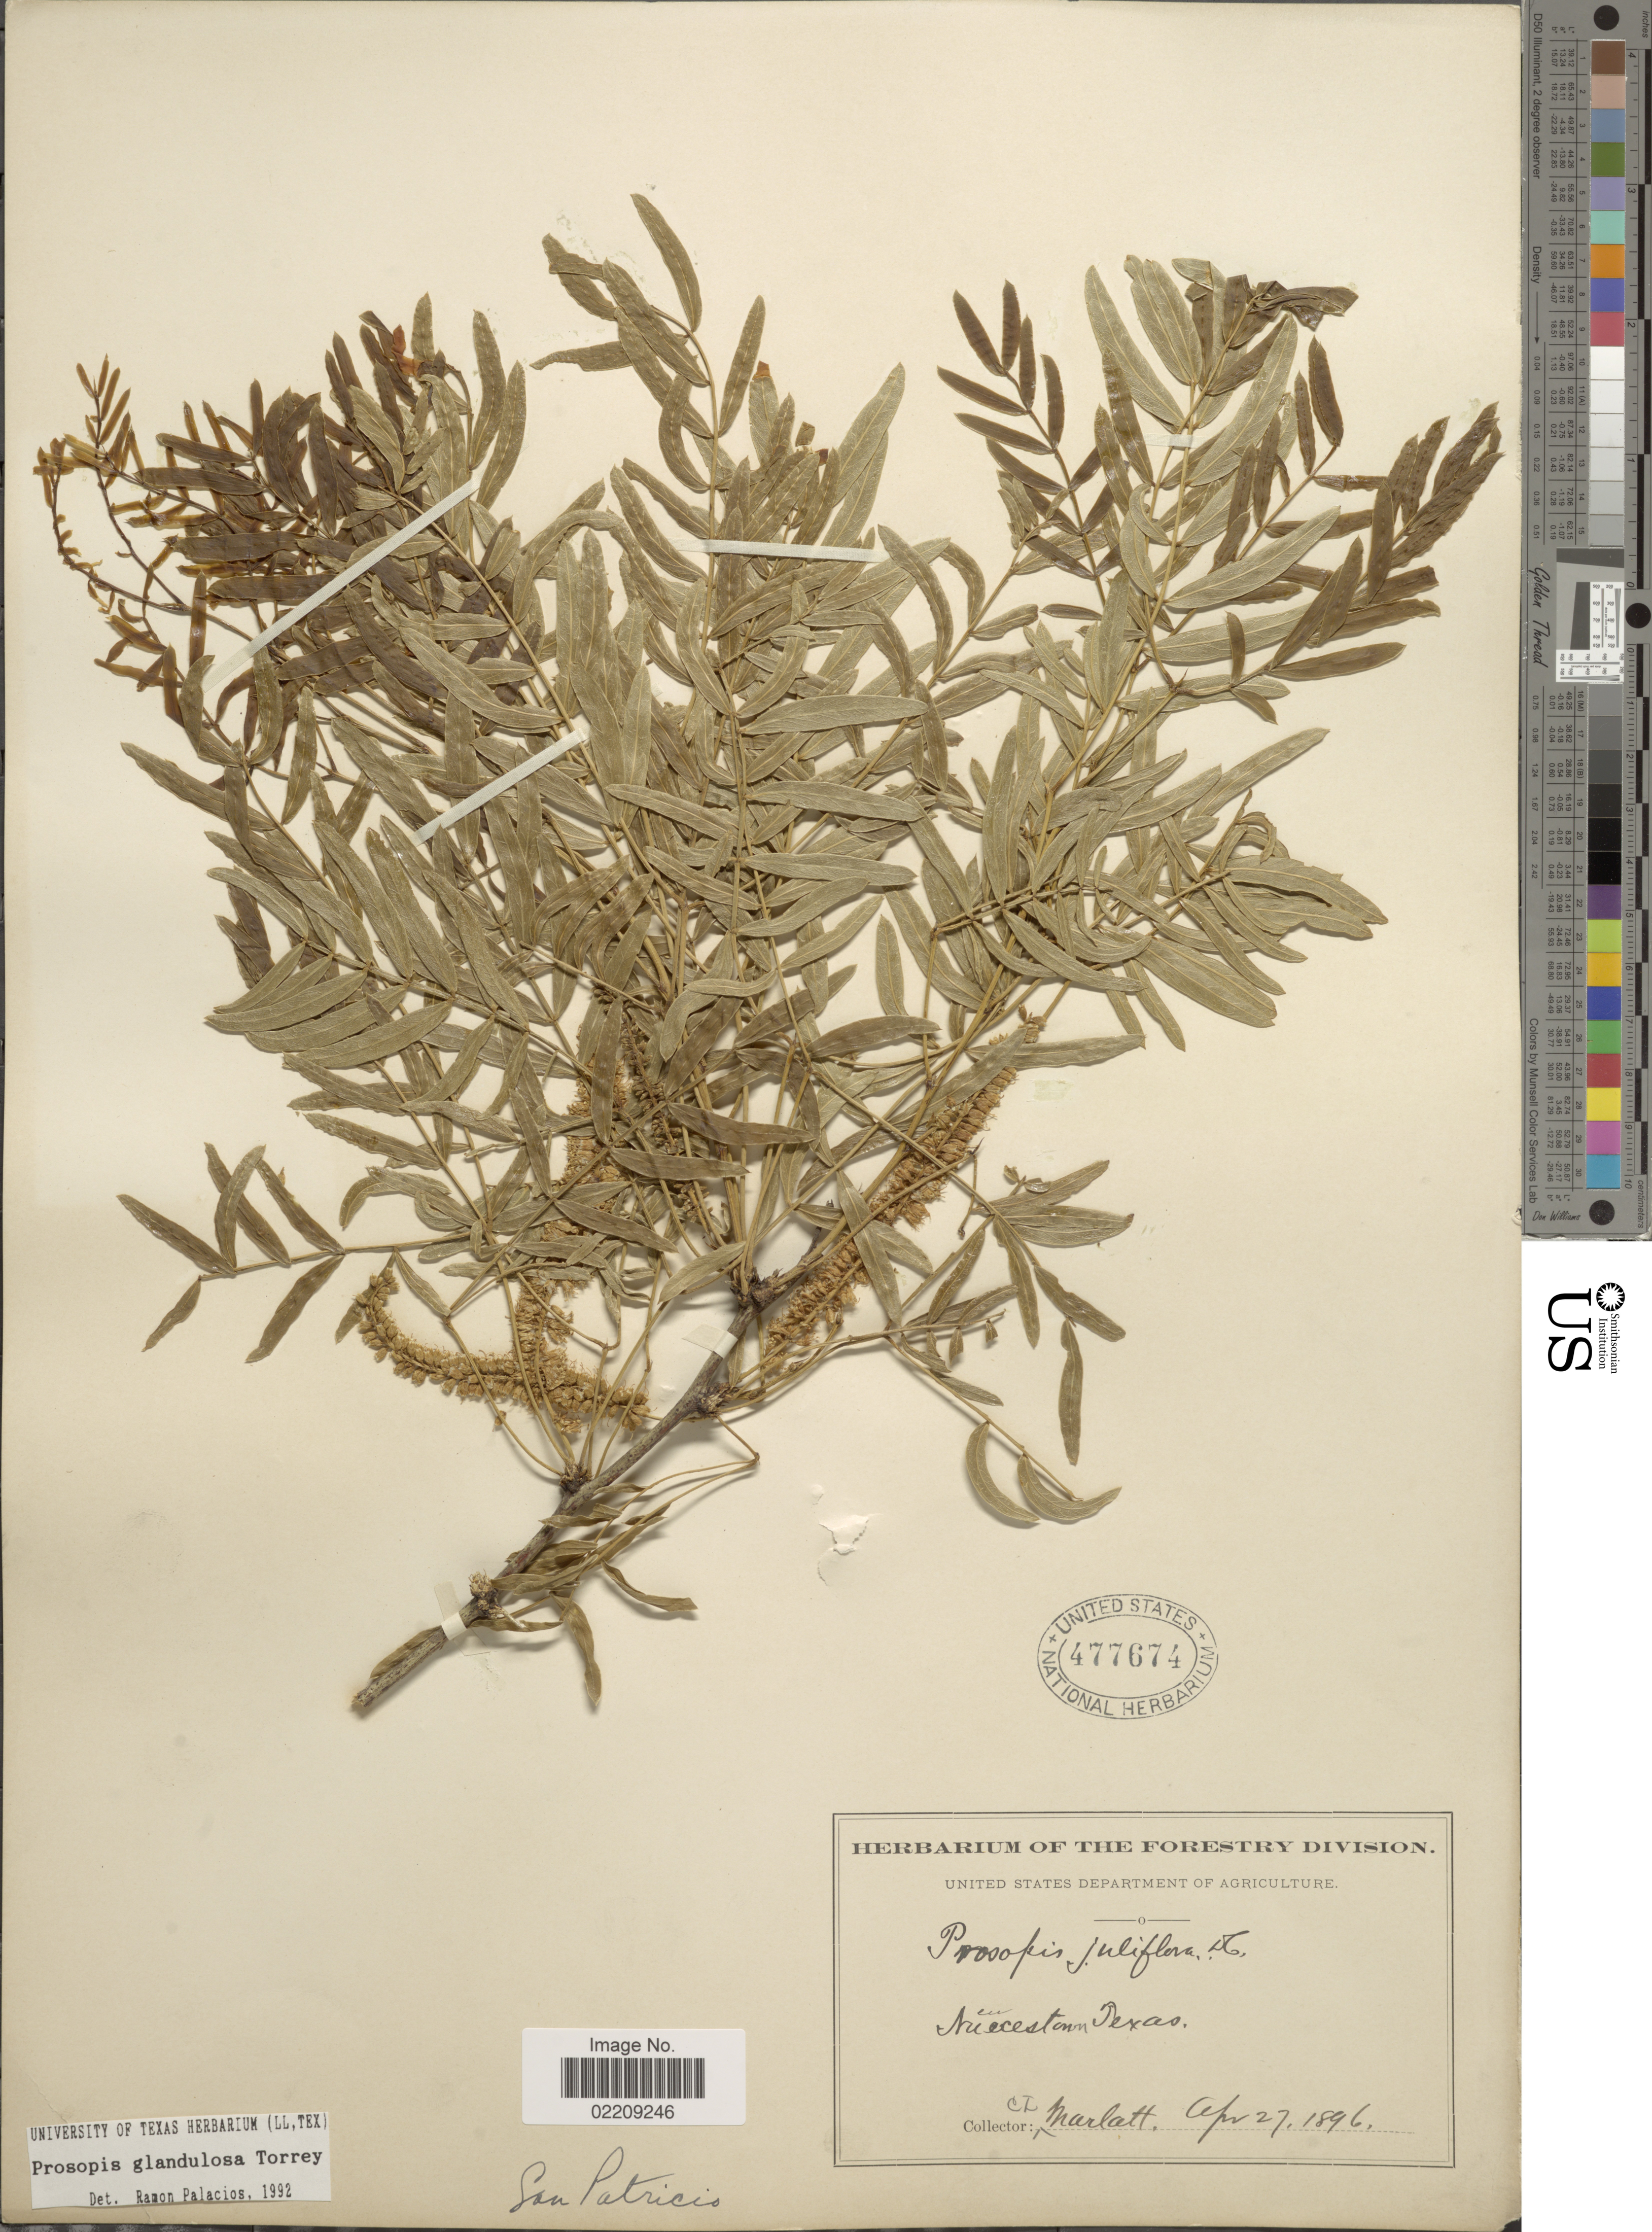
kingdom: Plantae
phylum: Tracheophyta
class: Magnoliopsida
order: Fabales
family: Fabaceae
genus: Neltuma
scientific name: Neltuma glandulosa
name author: (Torr.) Britton & Rose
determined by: Strong, Mark T., (BOT), Smithsonian Institution - National Museum of Natural History (UNITED STATES)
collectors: C. Meirlatt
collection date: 1896-04-27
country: United States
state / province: Texas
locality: Nuecestown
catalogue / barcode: US 477674